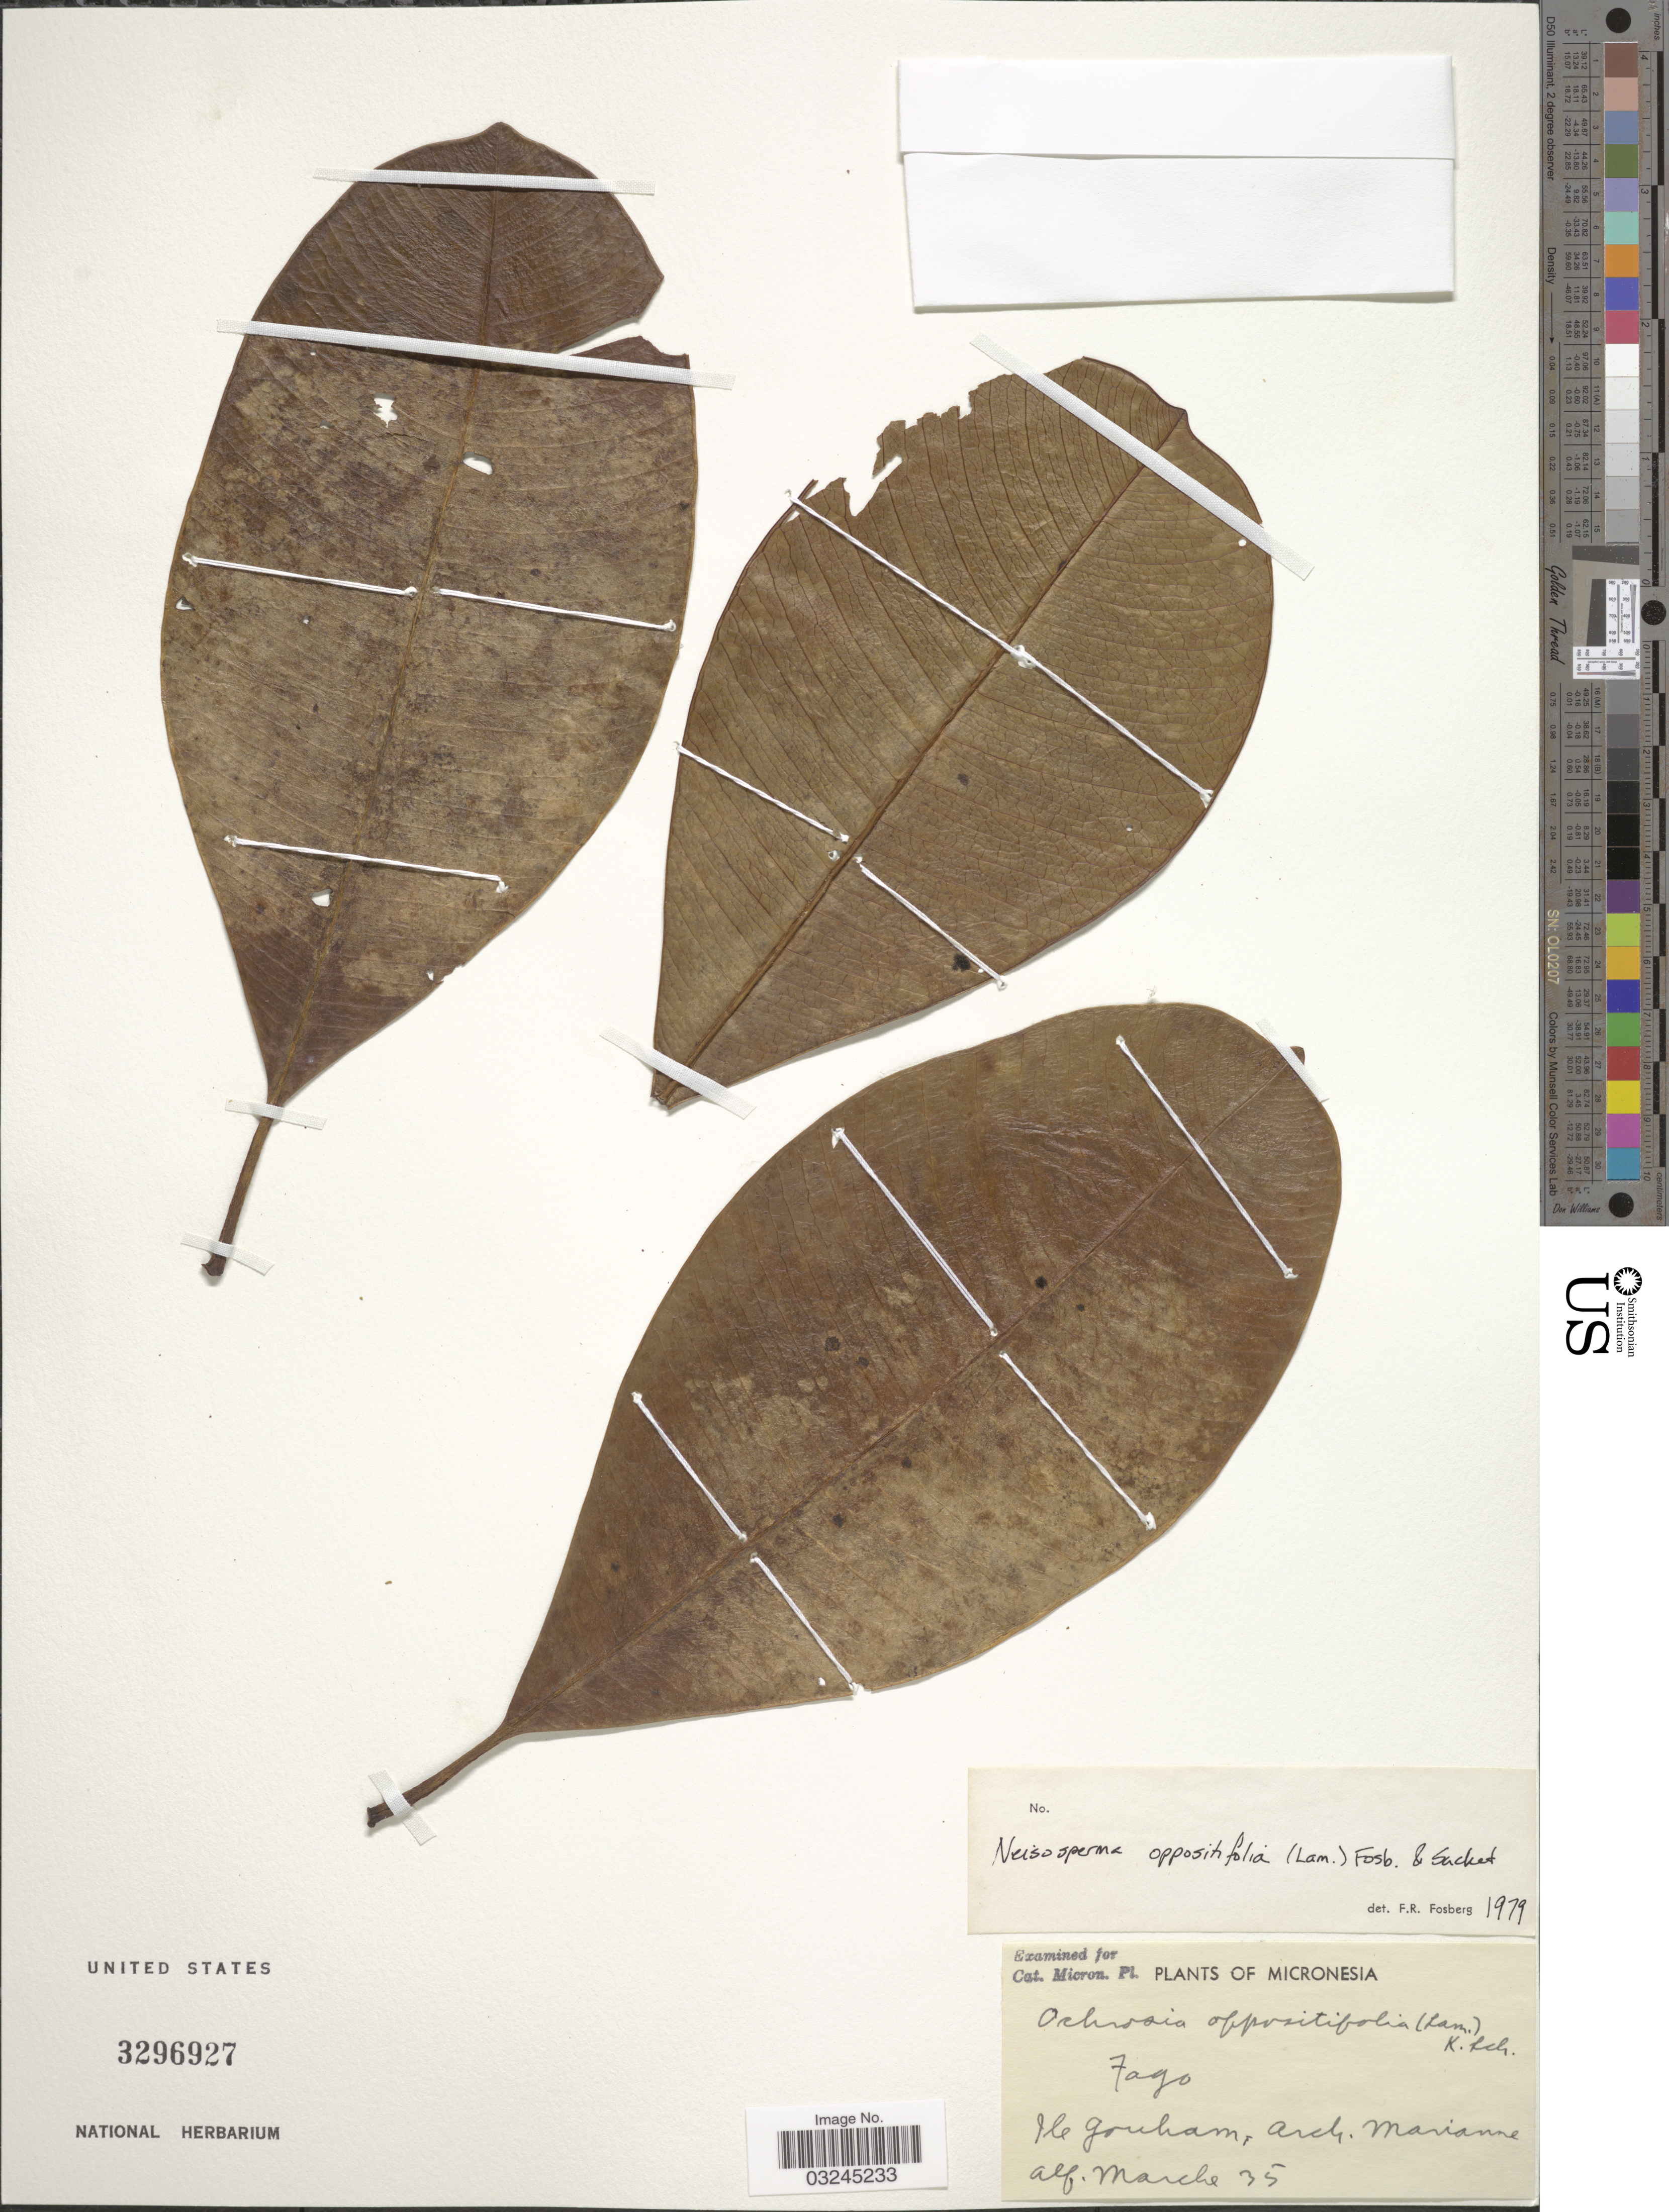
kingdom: Plantae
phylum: Tracheophyta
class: Magnoliopsida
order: Gentianales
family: Apocynaceae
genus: Ochrosia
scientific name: Ochrosia oppositifolia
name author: (Lam.) K. Schum.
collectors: A. Marche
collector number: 35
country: Guam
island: Guam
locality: Micronesia. Fago [unsure placement] Ile Gouham, Arch. Marianne.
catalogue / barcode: US 3296927